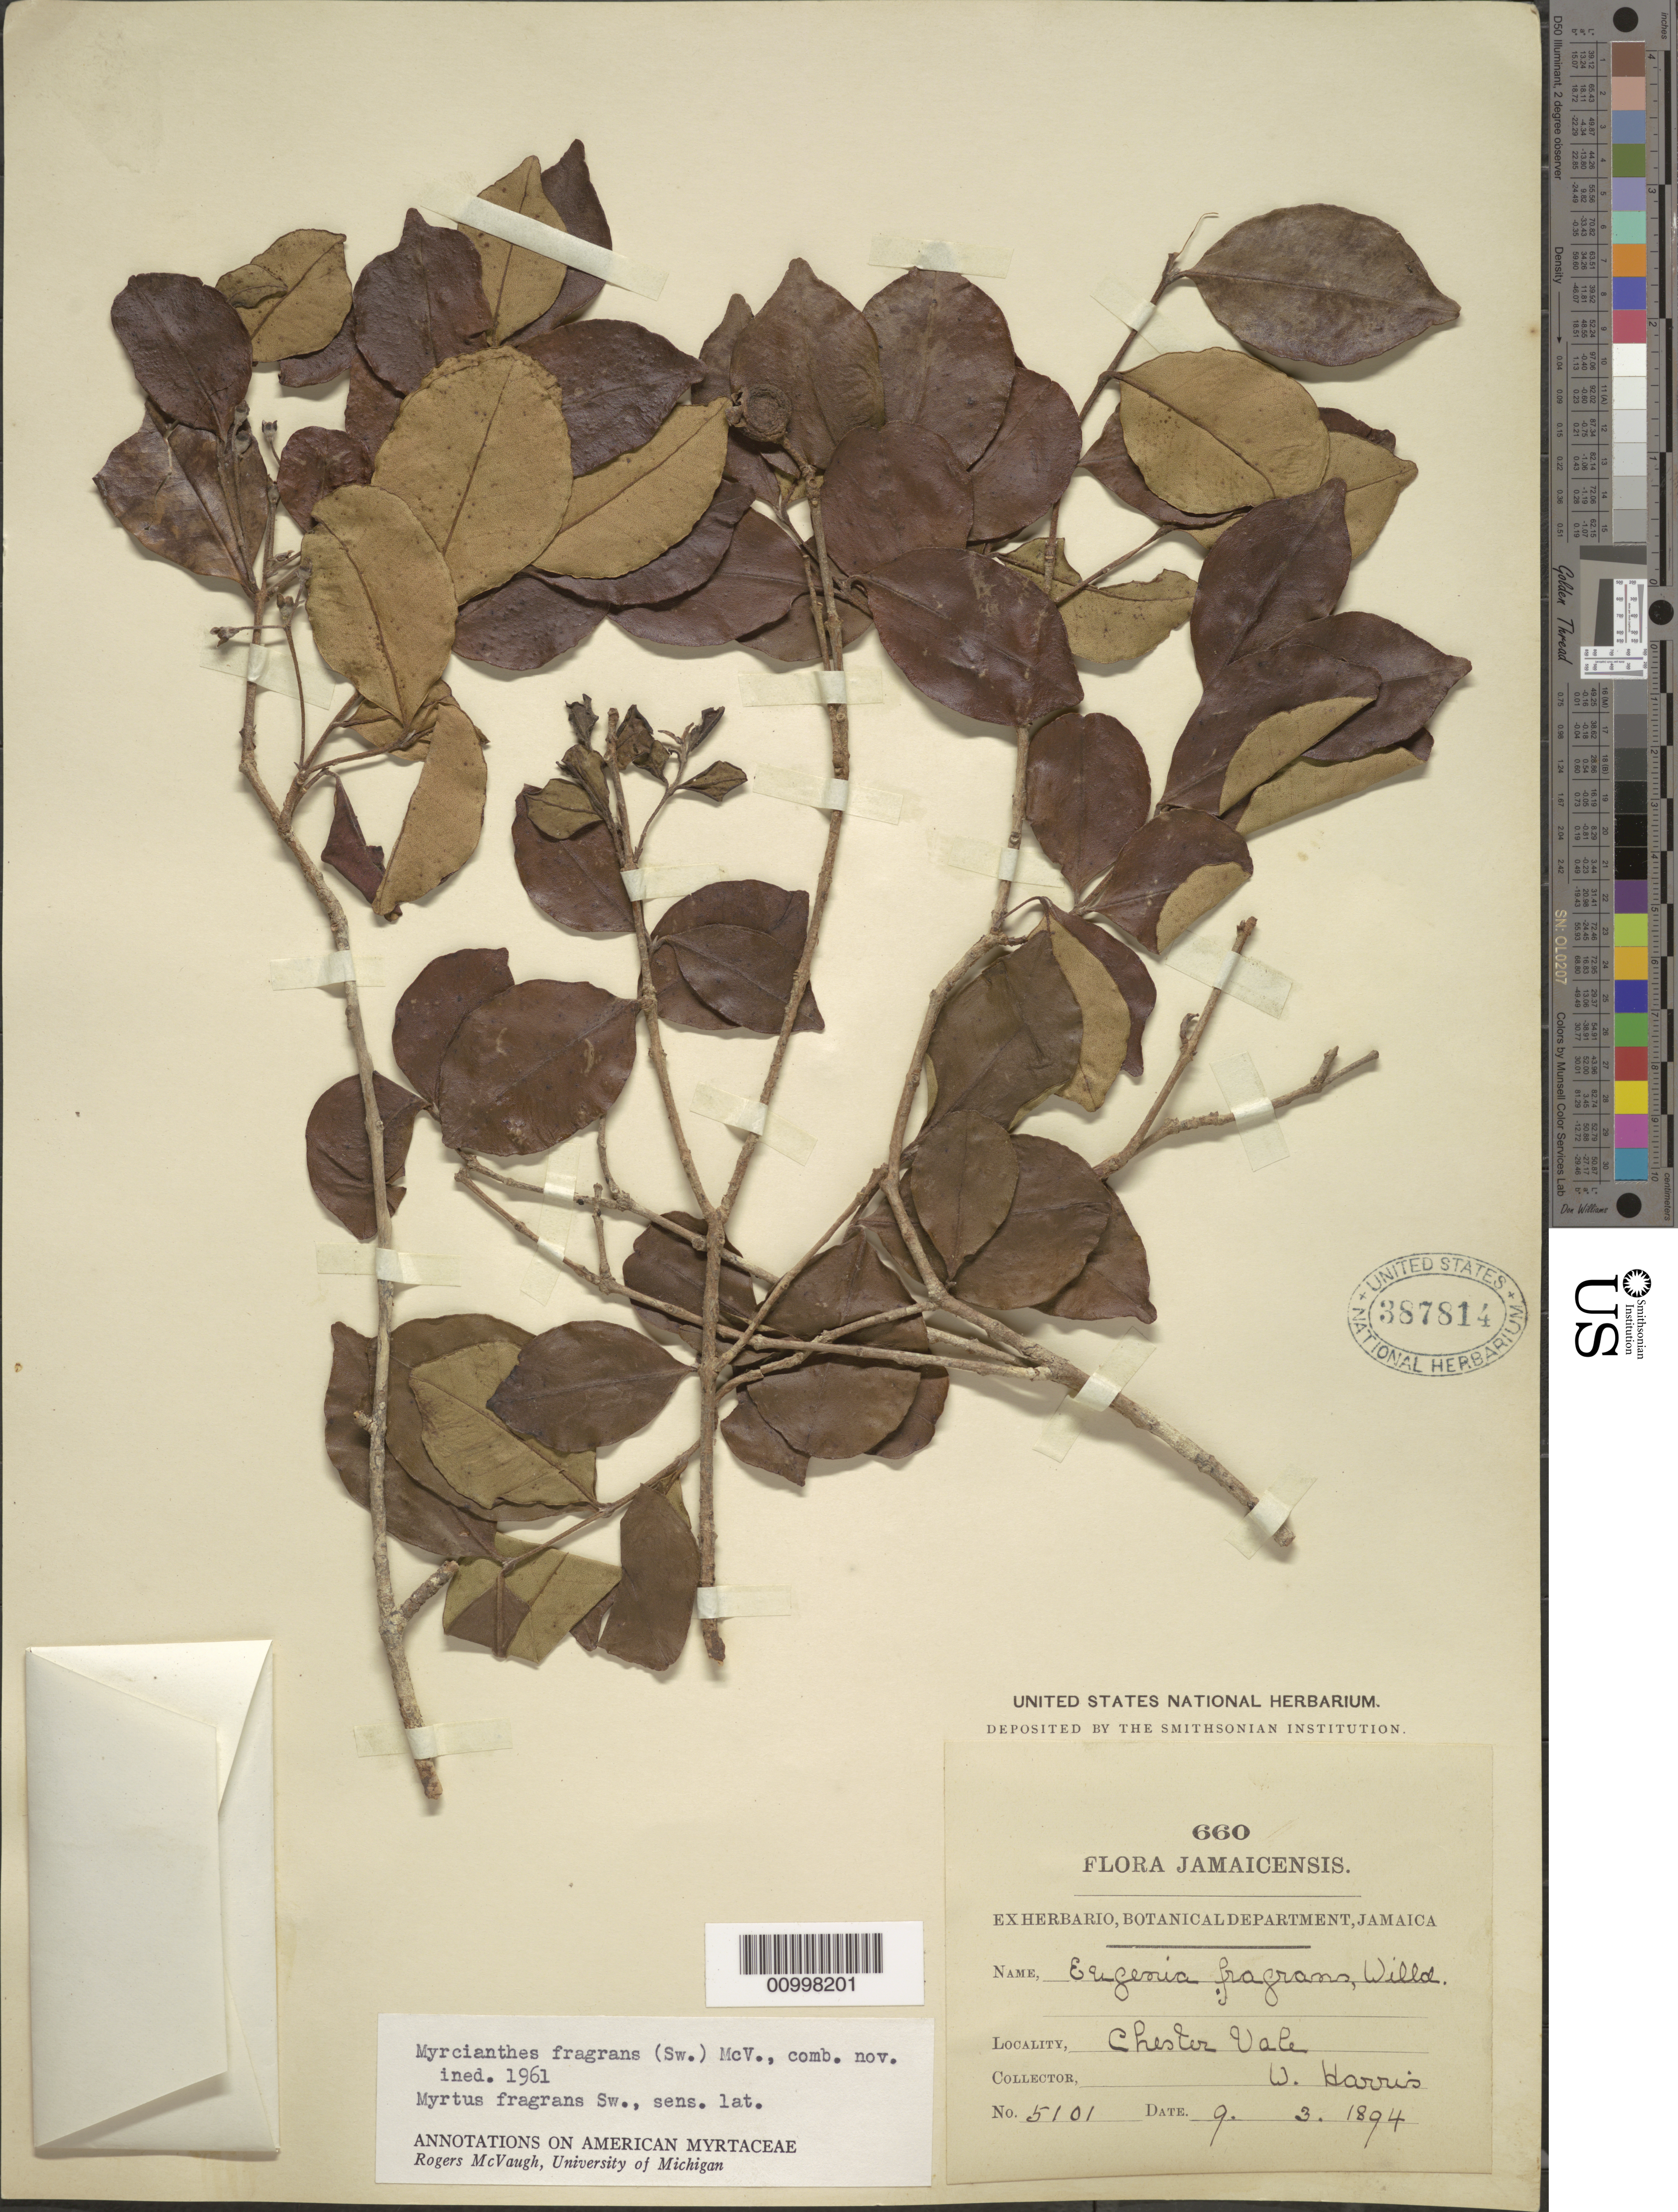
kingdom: Plantae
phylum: Tracheophyta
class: Magnoliopsida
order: Myrtales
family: Myrtaceae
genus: Myrcianthes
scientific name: Myrcianthes fragrans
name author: (Sw.) McVaugh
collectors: W. Harris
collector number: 5101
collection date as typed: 09 Mar 1894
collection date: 1894-03-09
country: Jamaica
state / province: Saint Andrew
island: Jamaica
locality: Chester Vale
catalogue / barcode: US 387814